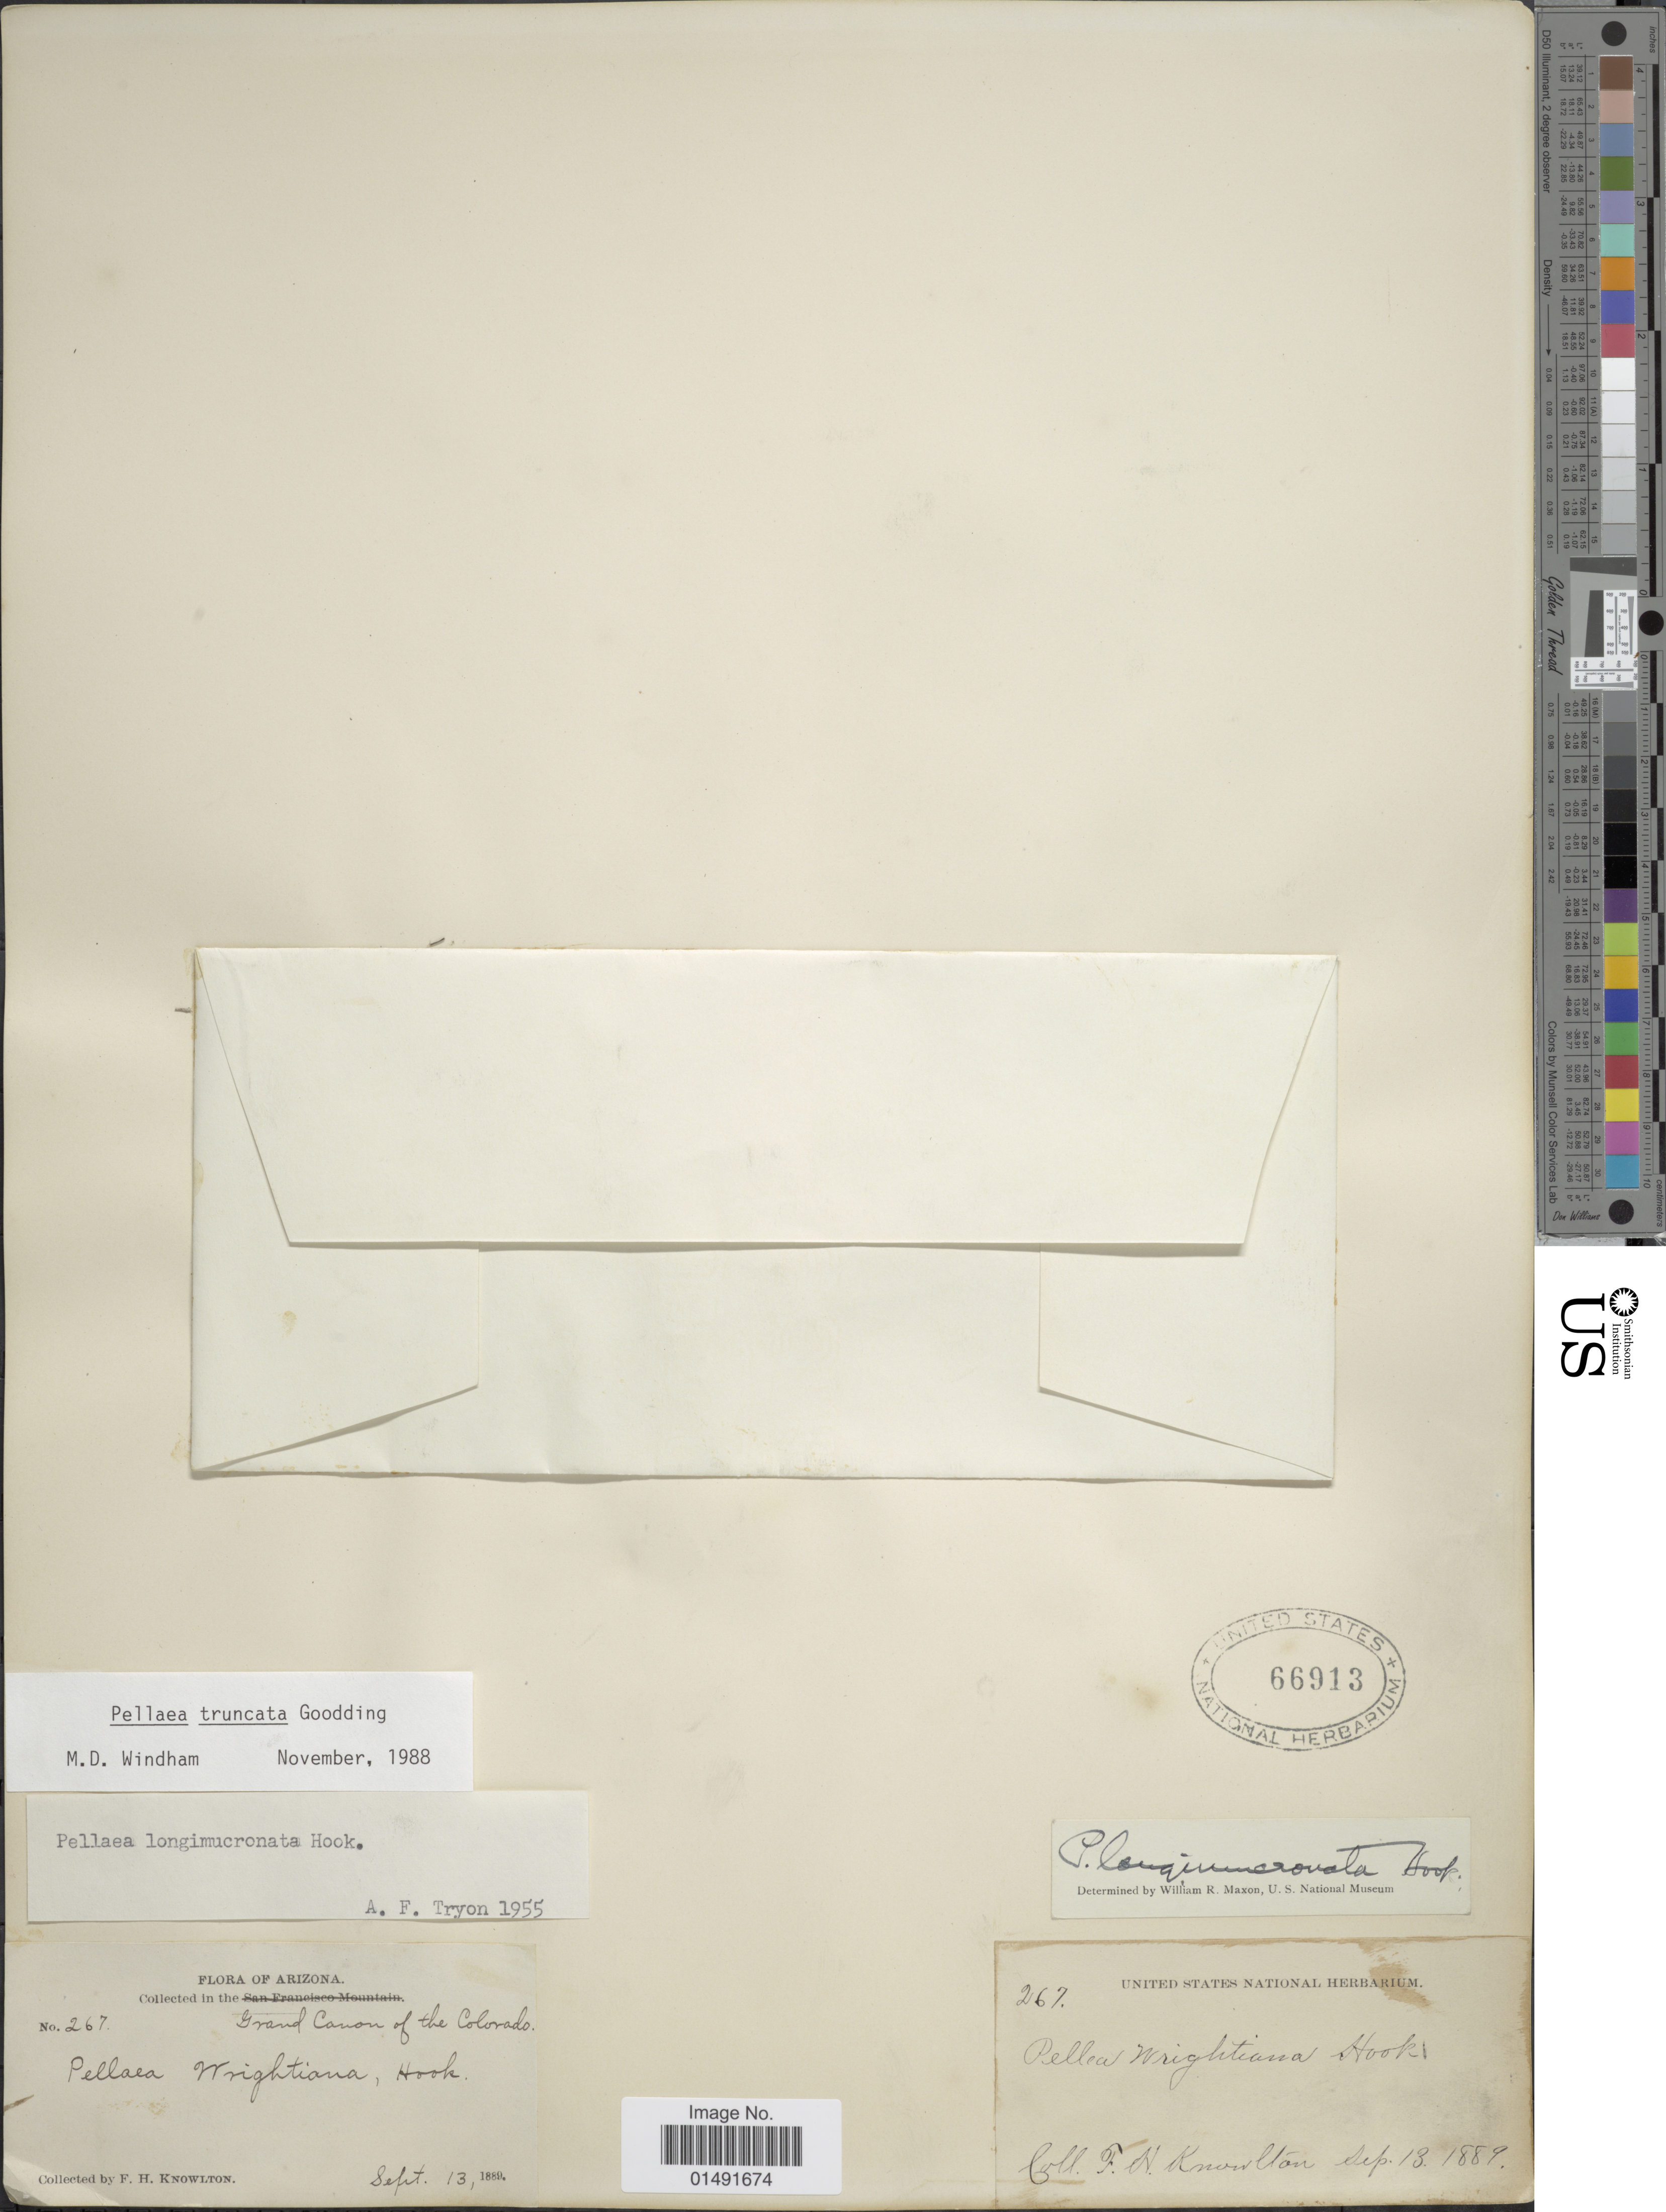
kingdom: Plantae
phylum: Tracheophyta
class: Polypodiopsida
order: Polypodiales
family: Pteridaceae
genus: Pellaea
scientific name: Pellaea truncata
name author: Goodd.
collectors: F. H. Knowlton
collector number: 267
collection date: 1889-09-13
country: United States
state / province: Arizona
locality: Grand Canon of the Colorado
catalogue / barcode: US 66913